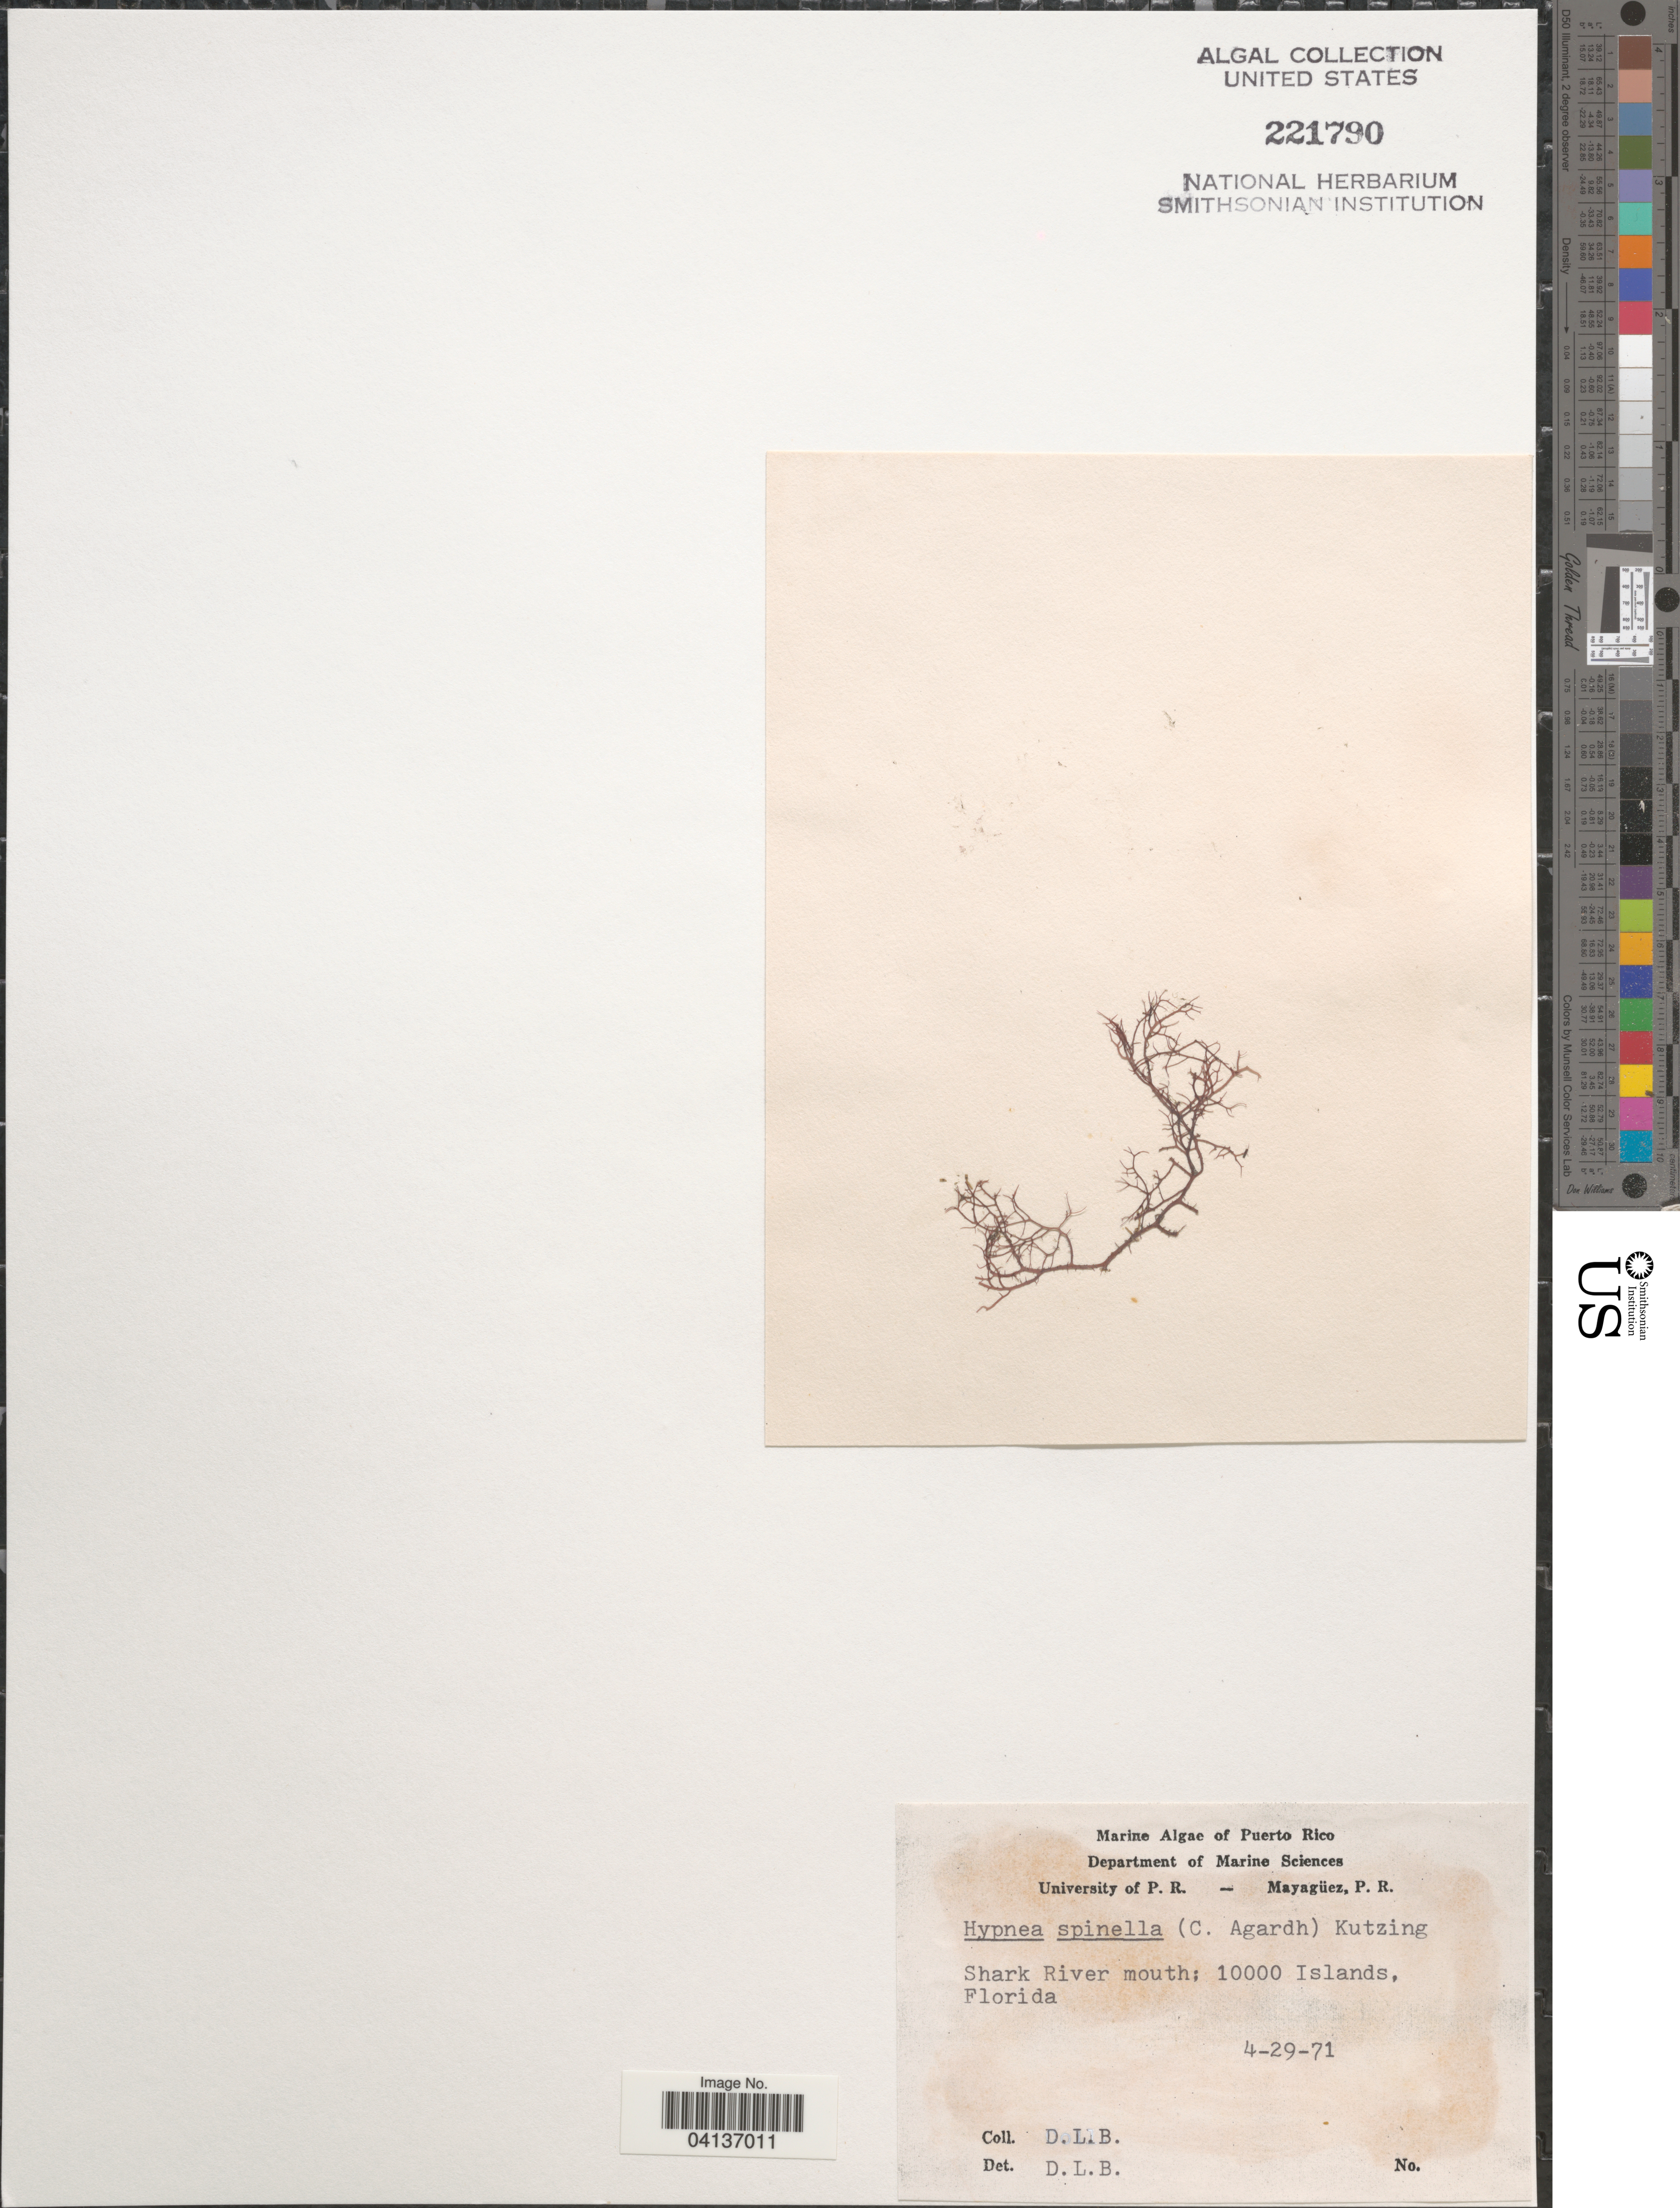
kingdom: Plantae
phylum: Rhodophyta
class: Florideophyceae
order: Gigartinales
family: Cystocloniaceae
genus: Hypnea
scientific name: Hypnea spinella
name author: (C. Agardh) Kütz.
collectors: D. L. B.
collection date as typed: Transcribed d/m/y: 29/4/71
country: United States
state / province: Florida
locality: Shark River mouth; 10000 Islands.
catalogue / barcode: US 221790